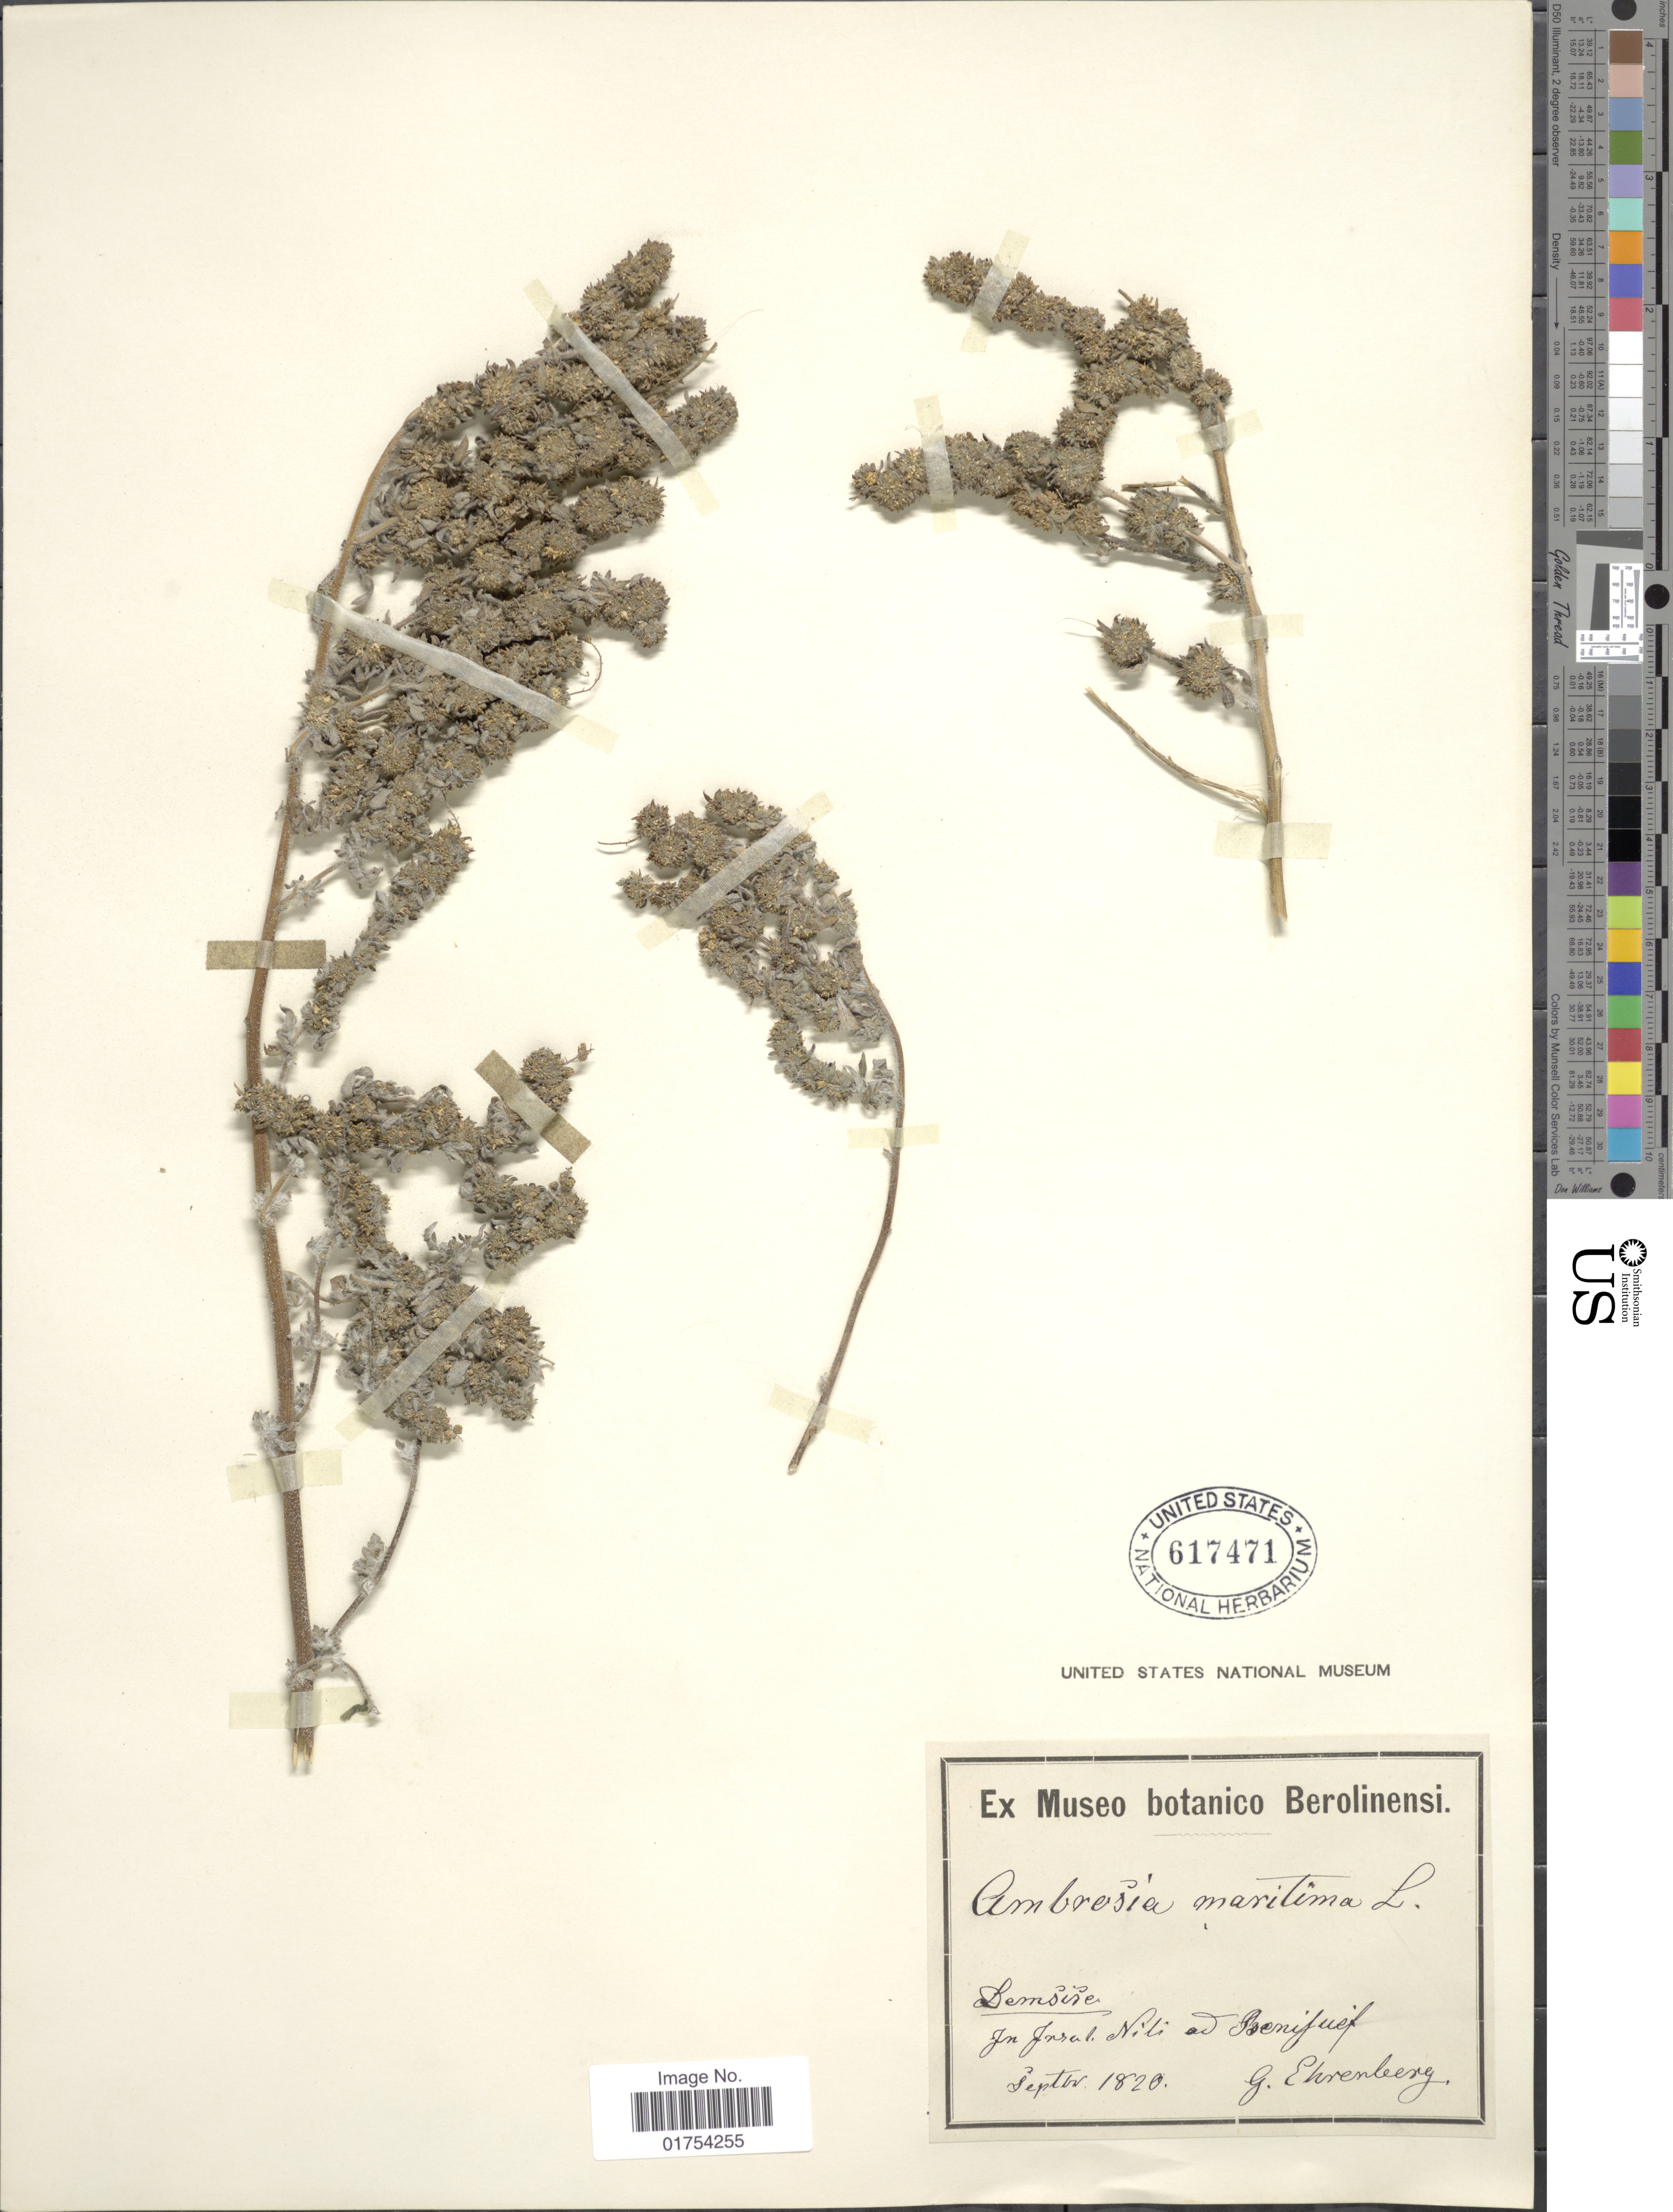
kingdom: Plantae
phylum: Tracheophyta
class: Magnoliopsida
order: Asterales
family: Asteraceae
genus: Ambrosia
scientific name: Ambrosia maritima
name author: L.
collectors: G. Ehrenberg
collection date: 1820-09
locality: Demsise, In Insal Nili ad Benifuef [interpreted]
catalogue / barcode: US 617471